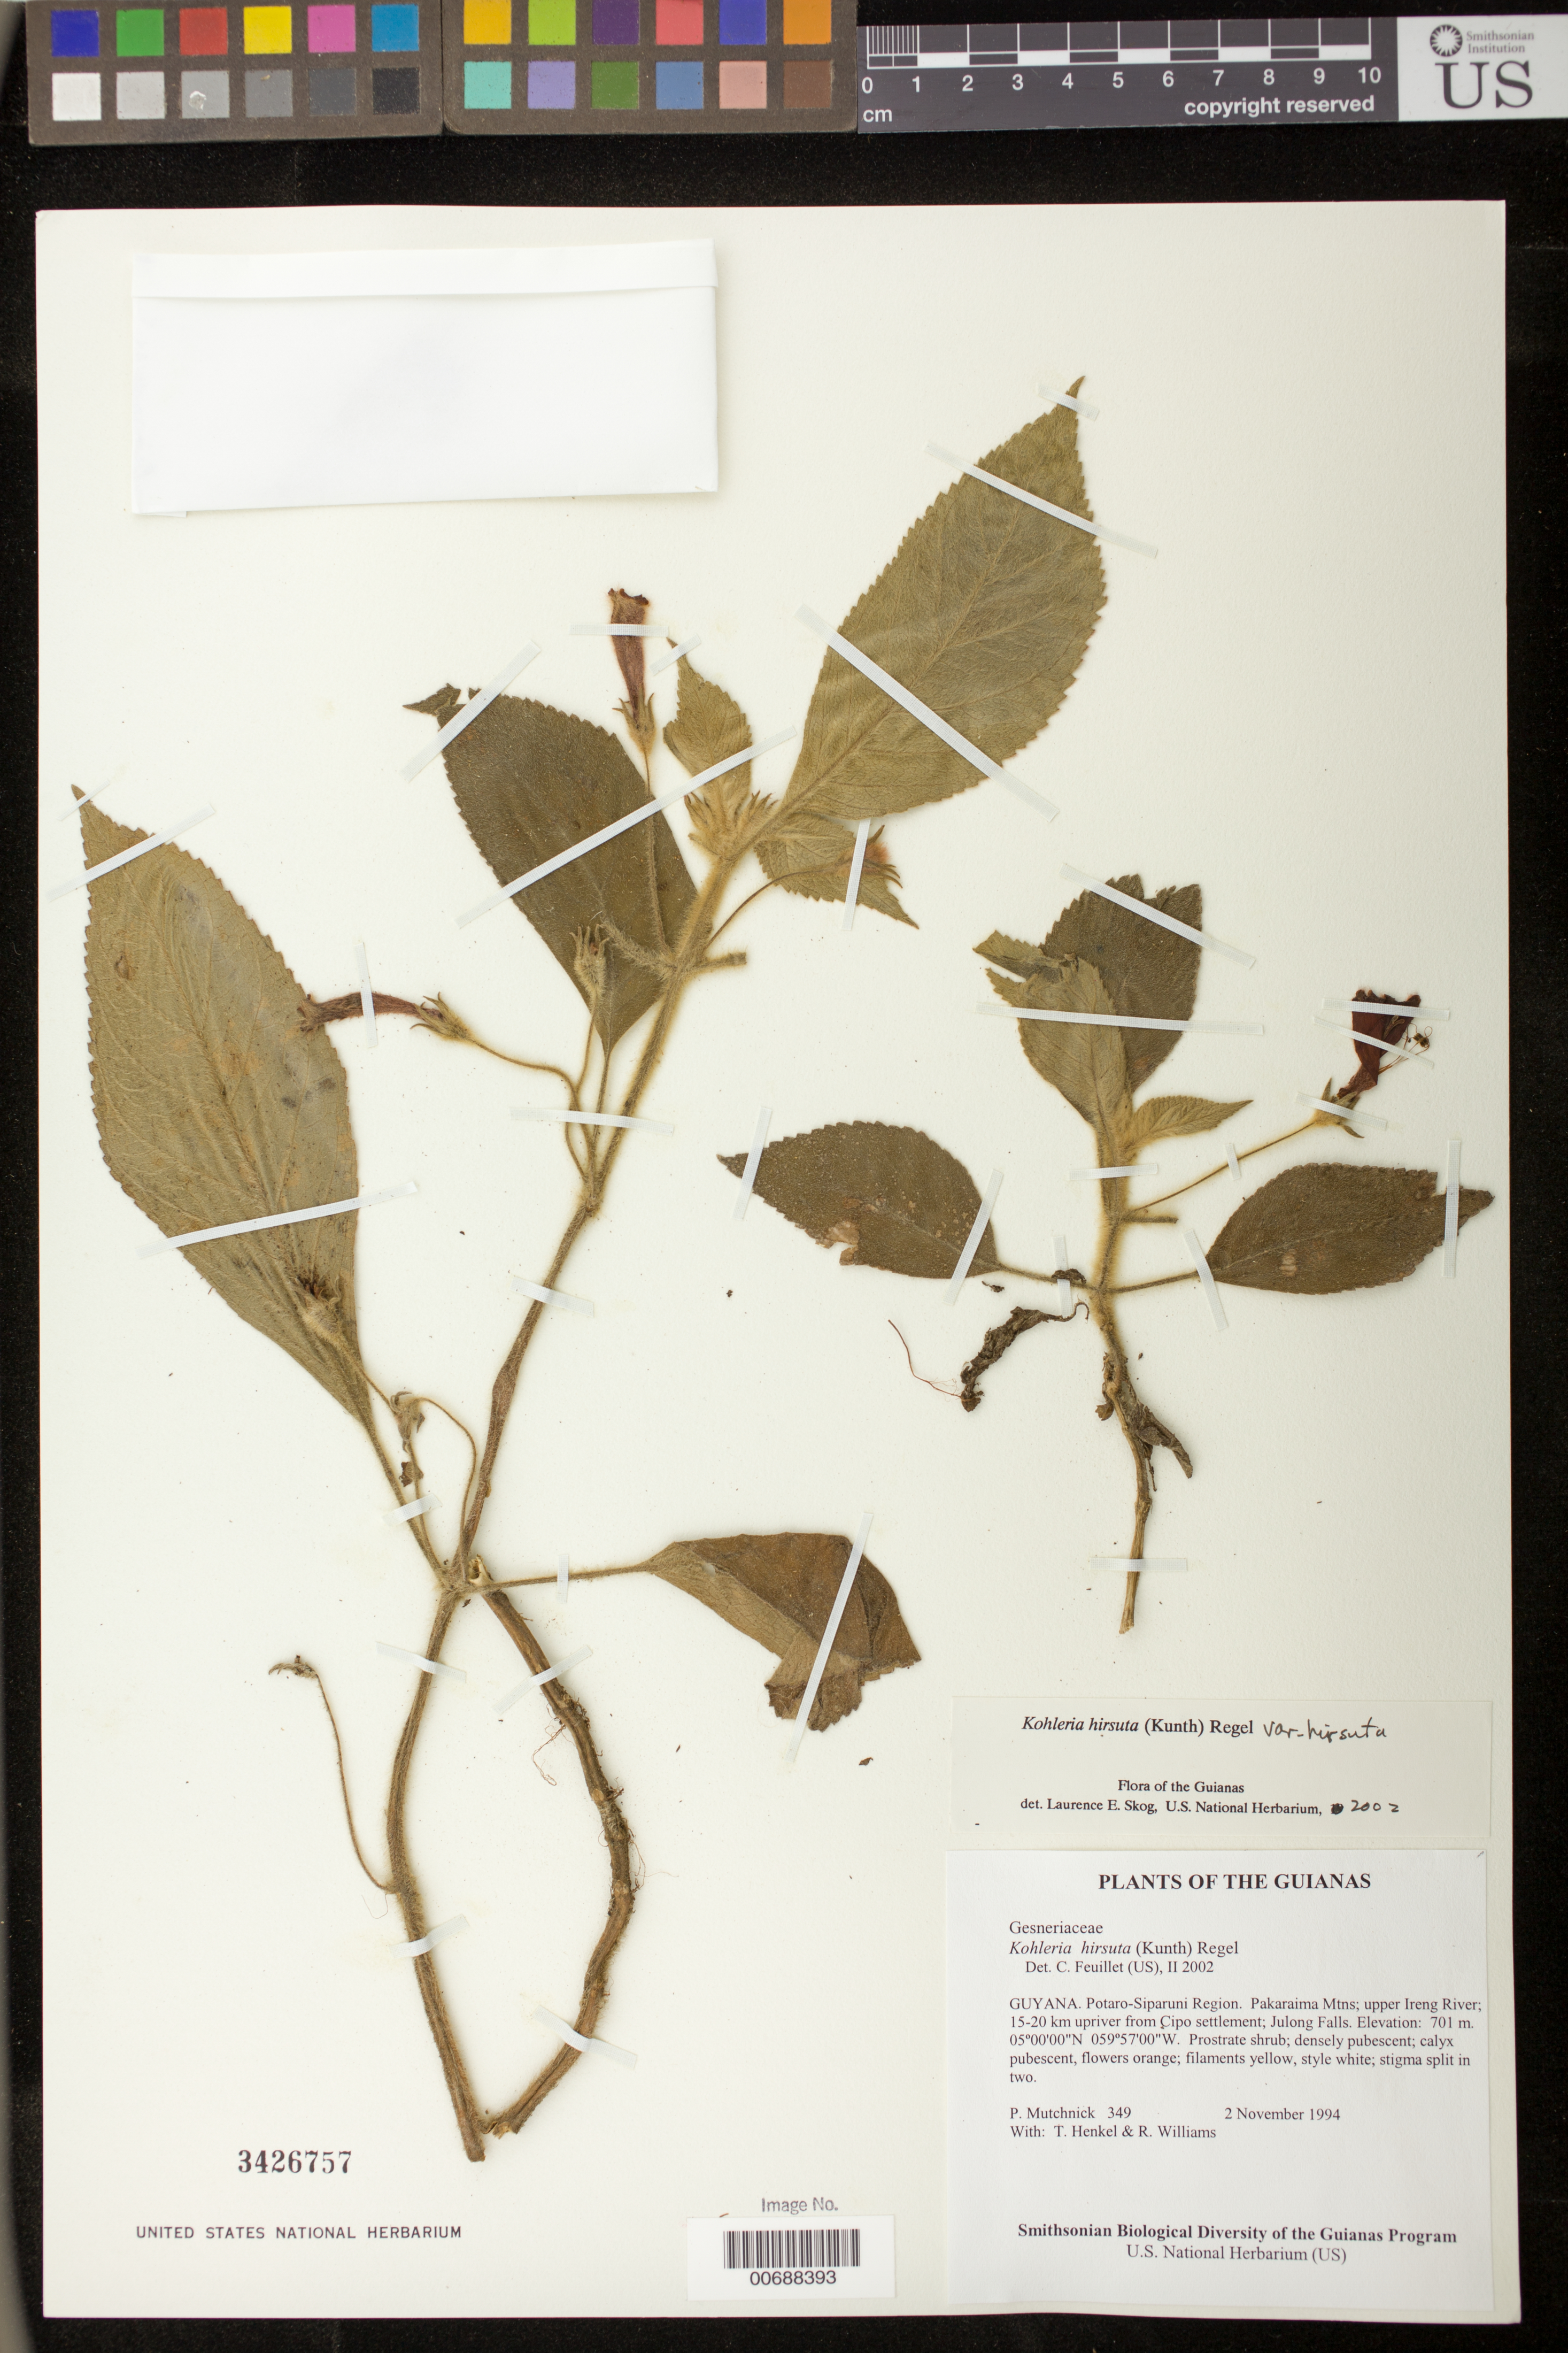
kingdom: Plantae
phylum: Tracheophyta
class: Magnoliopsida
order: Lamiales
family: Gesneriaceae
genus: Kohleria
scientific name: Kohleria hirsuta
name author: (Kunth) Regel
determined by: Feuillet, C.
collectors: P. Mutchnick, T. Henkel & R. Williams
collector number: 349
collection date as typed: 02 Nov 1994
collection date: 1994-11-02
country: Guyana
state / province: Potaro-Siparuni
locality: Pakaraima Mtns; upper Ireng River; 15-20 km upriver from Cipo settlement; Julong Falls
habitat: Creekside and falls spray zone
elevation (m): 701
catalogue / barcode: US 3426757